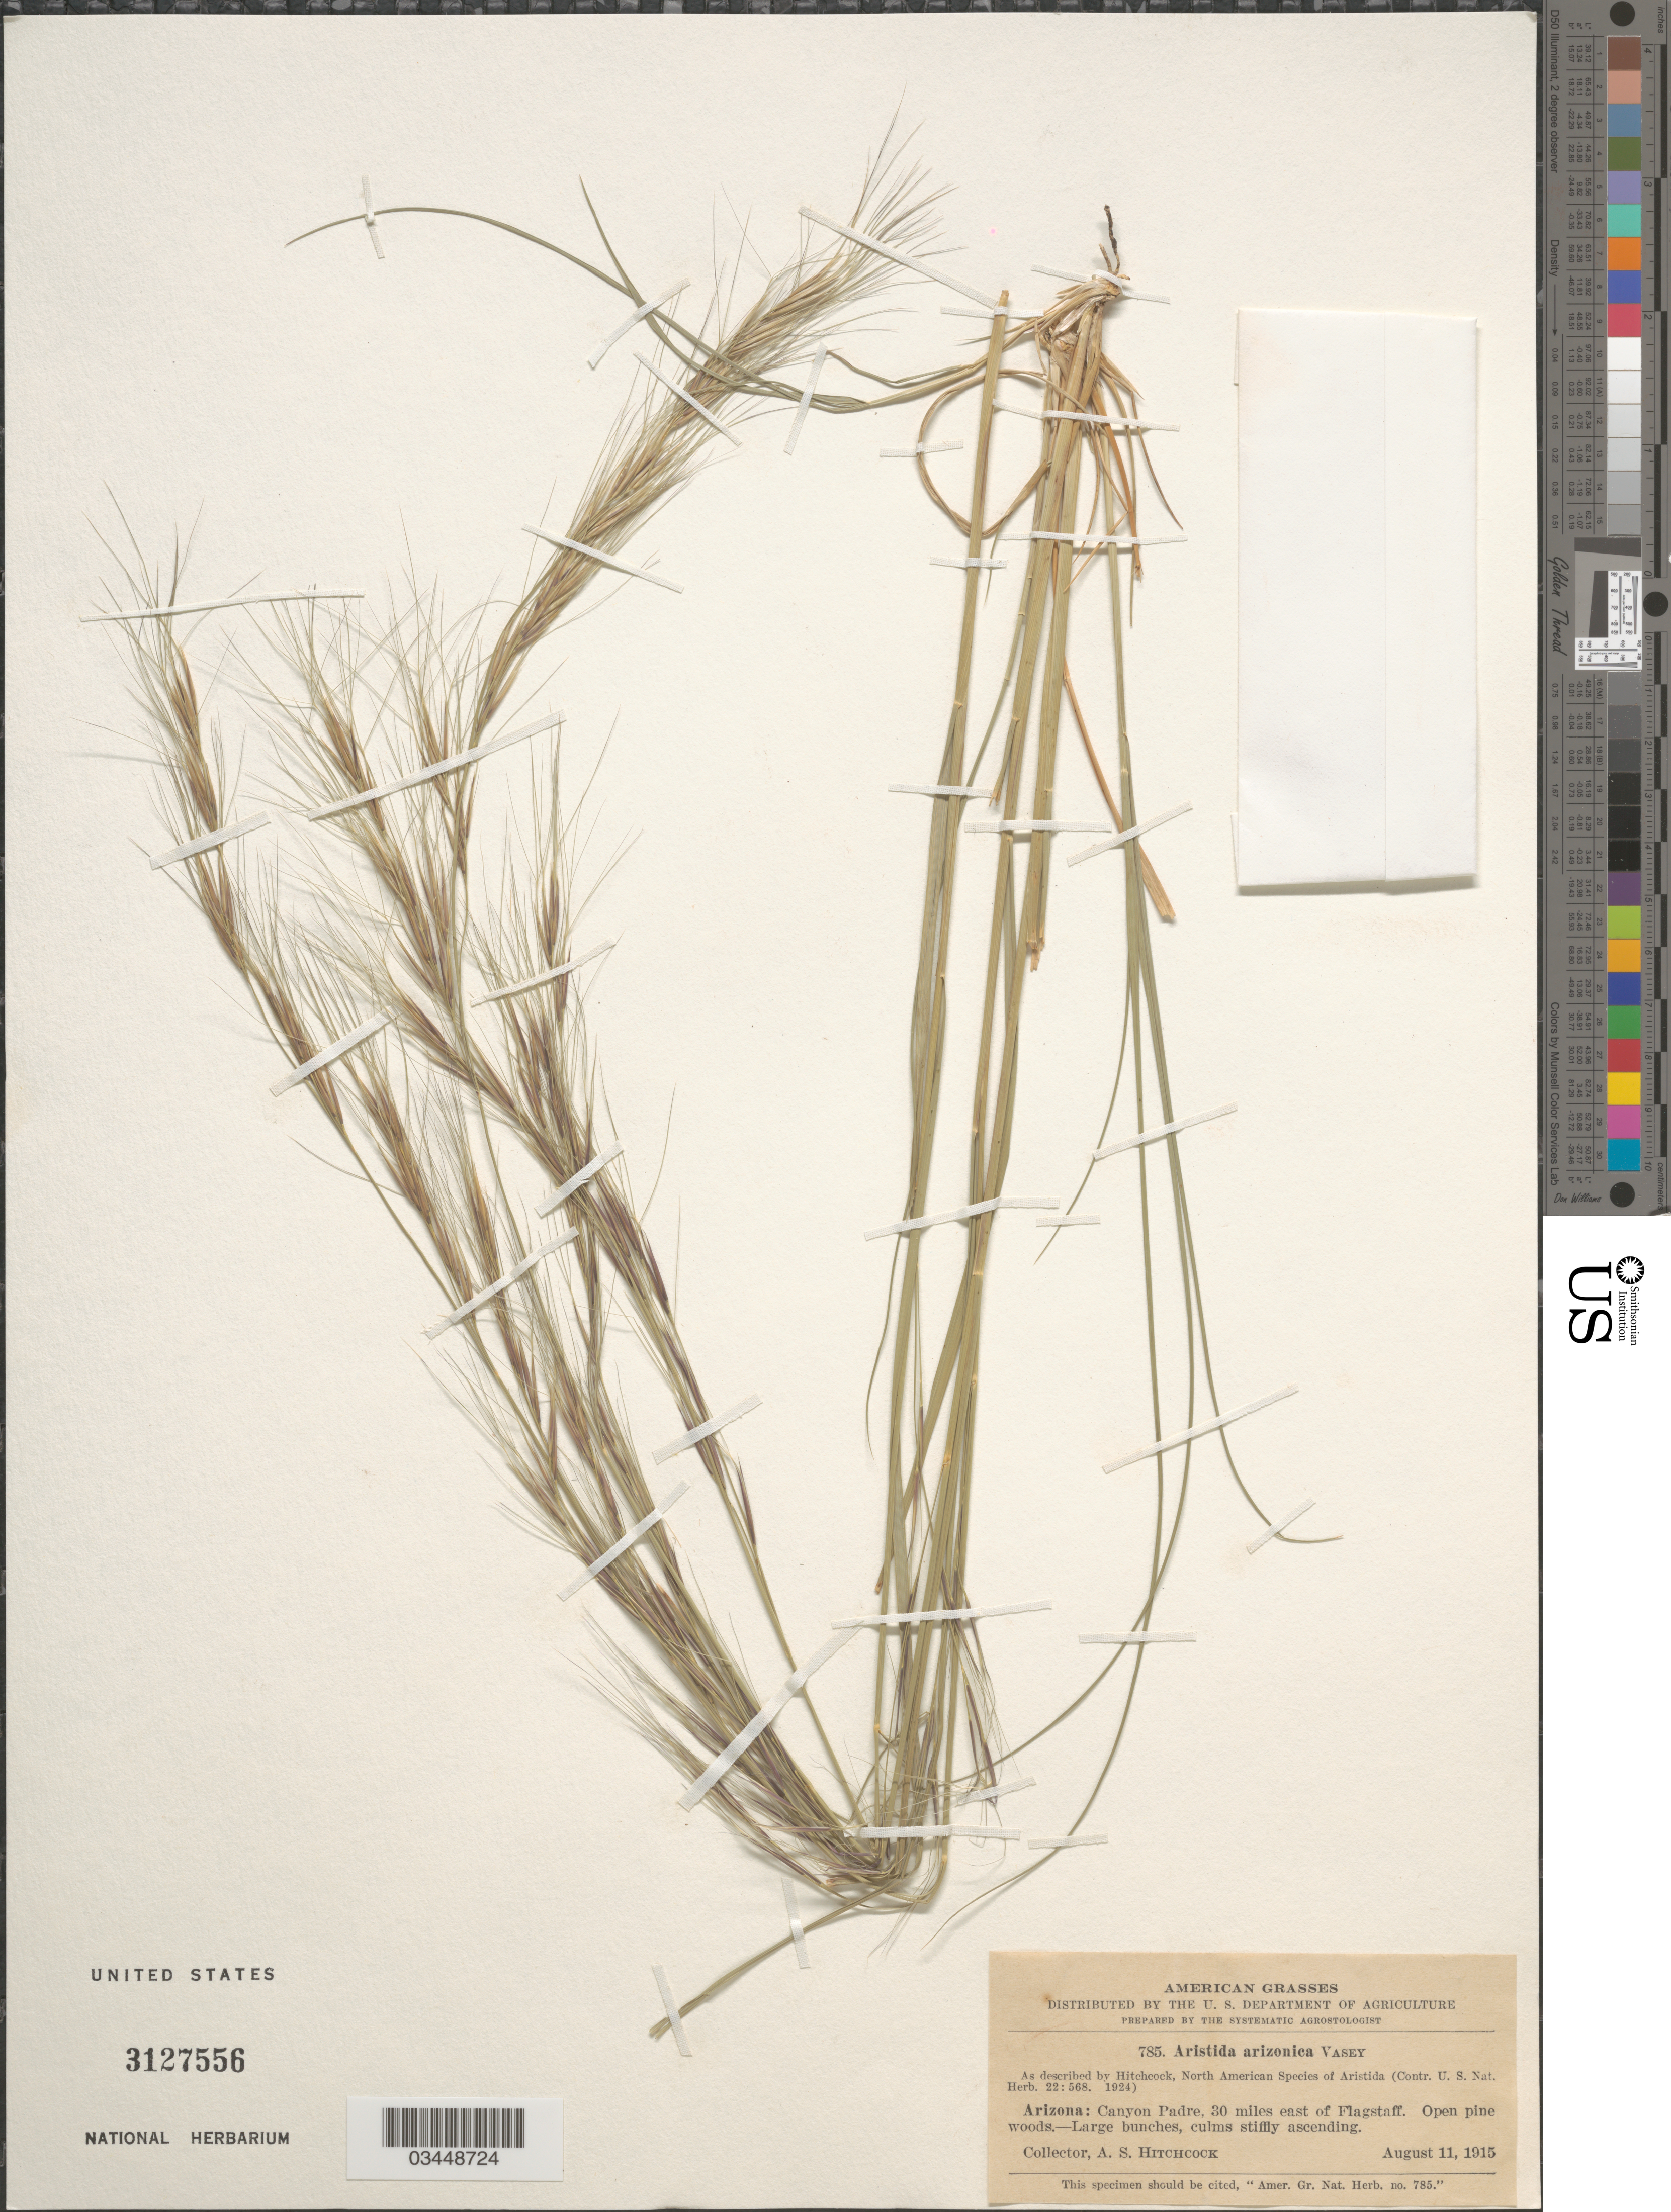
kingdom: Plantae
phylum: Tracheophyta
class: Liliopsida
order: Poales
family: Poaceae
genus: Aristida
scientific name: Aristida arizonica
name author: Vasey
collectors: A. S. Hitchcock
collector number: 785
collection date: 1915-08-11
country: United States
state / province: Arizona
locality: Canyon Padre, 30 miles east of Flagstaff. Open pine woods.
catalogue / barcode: US 3127556